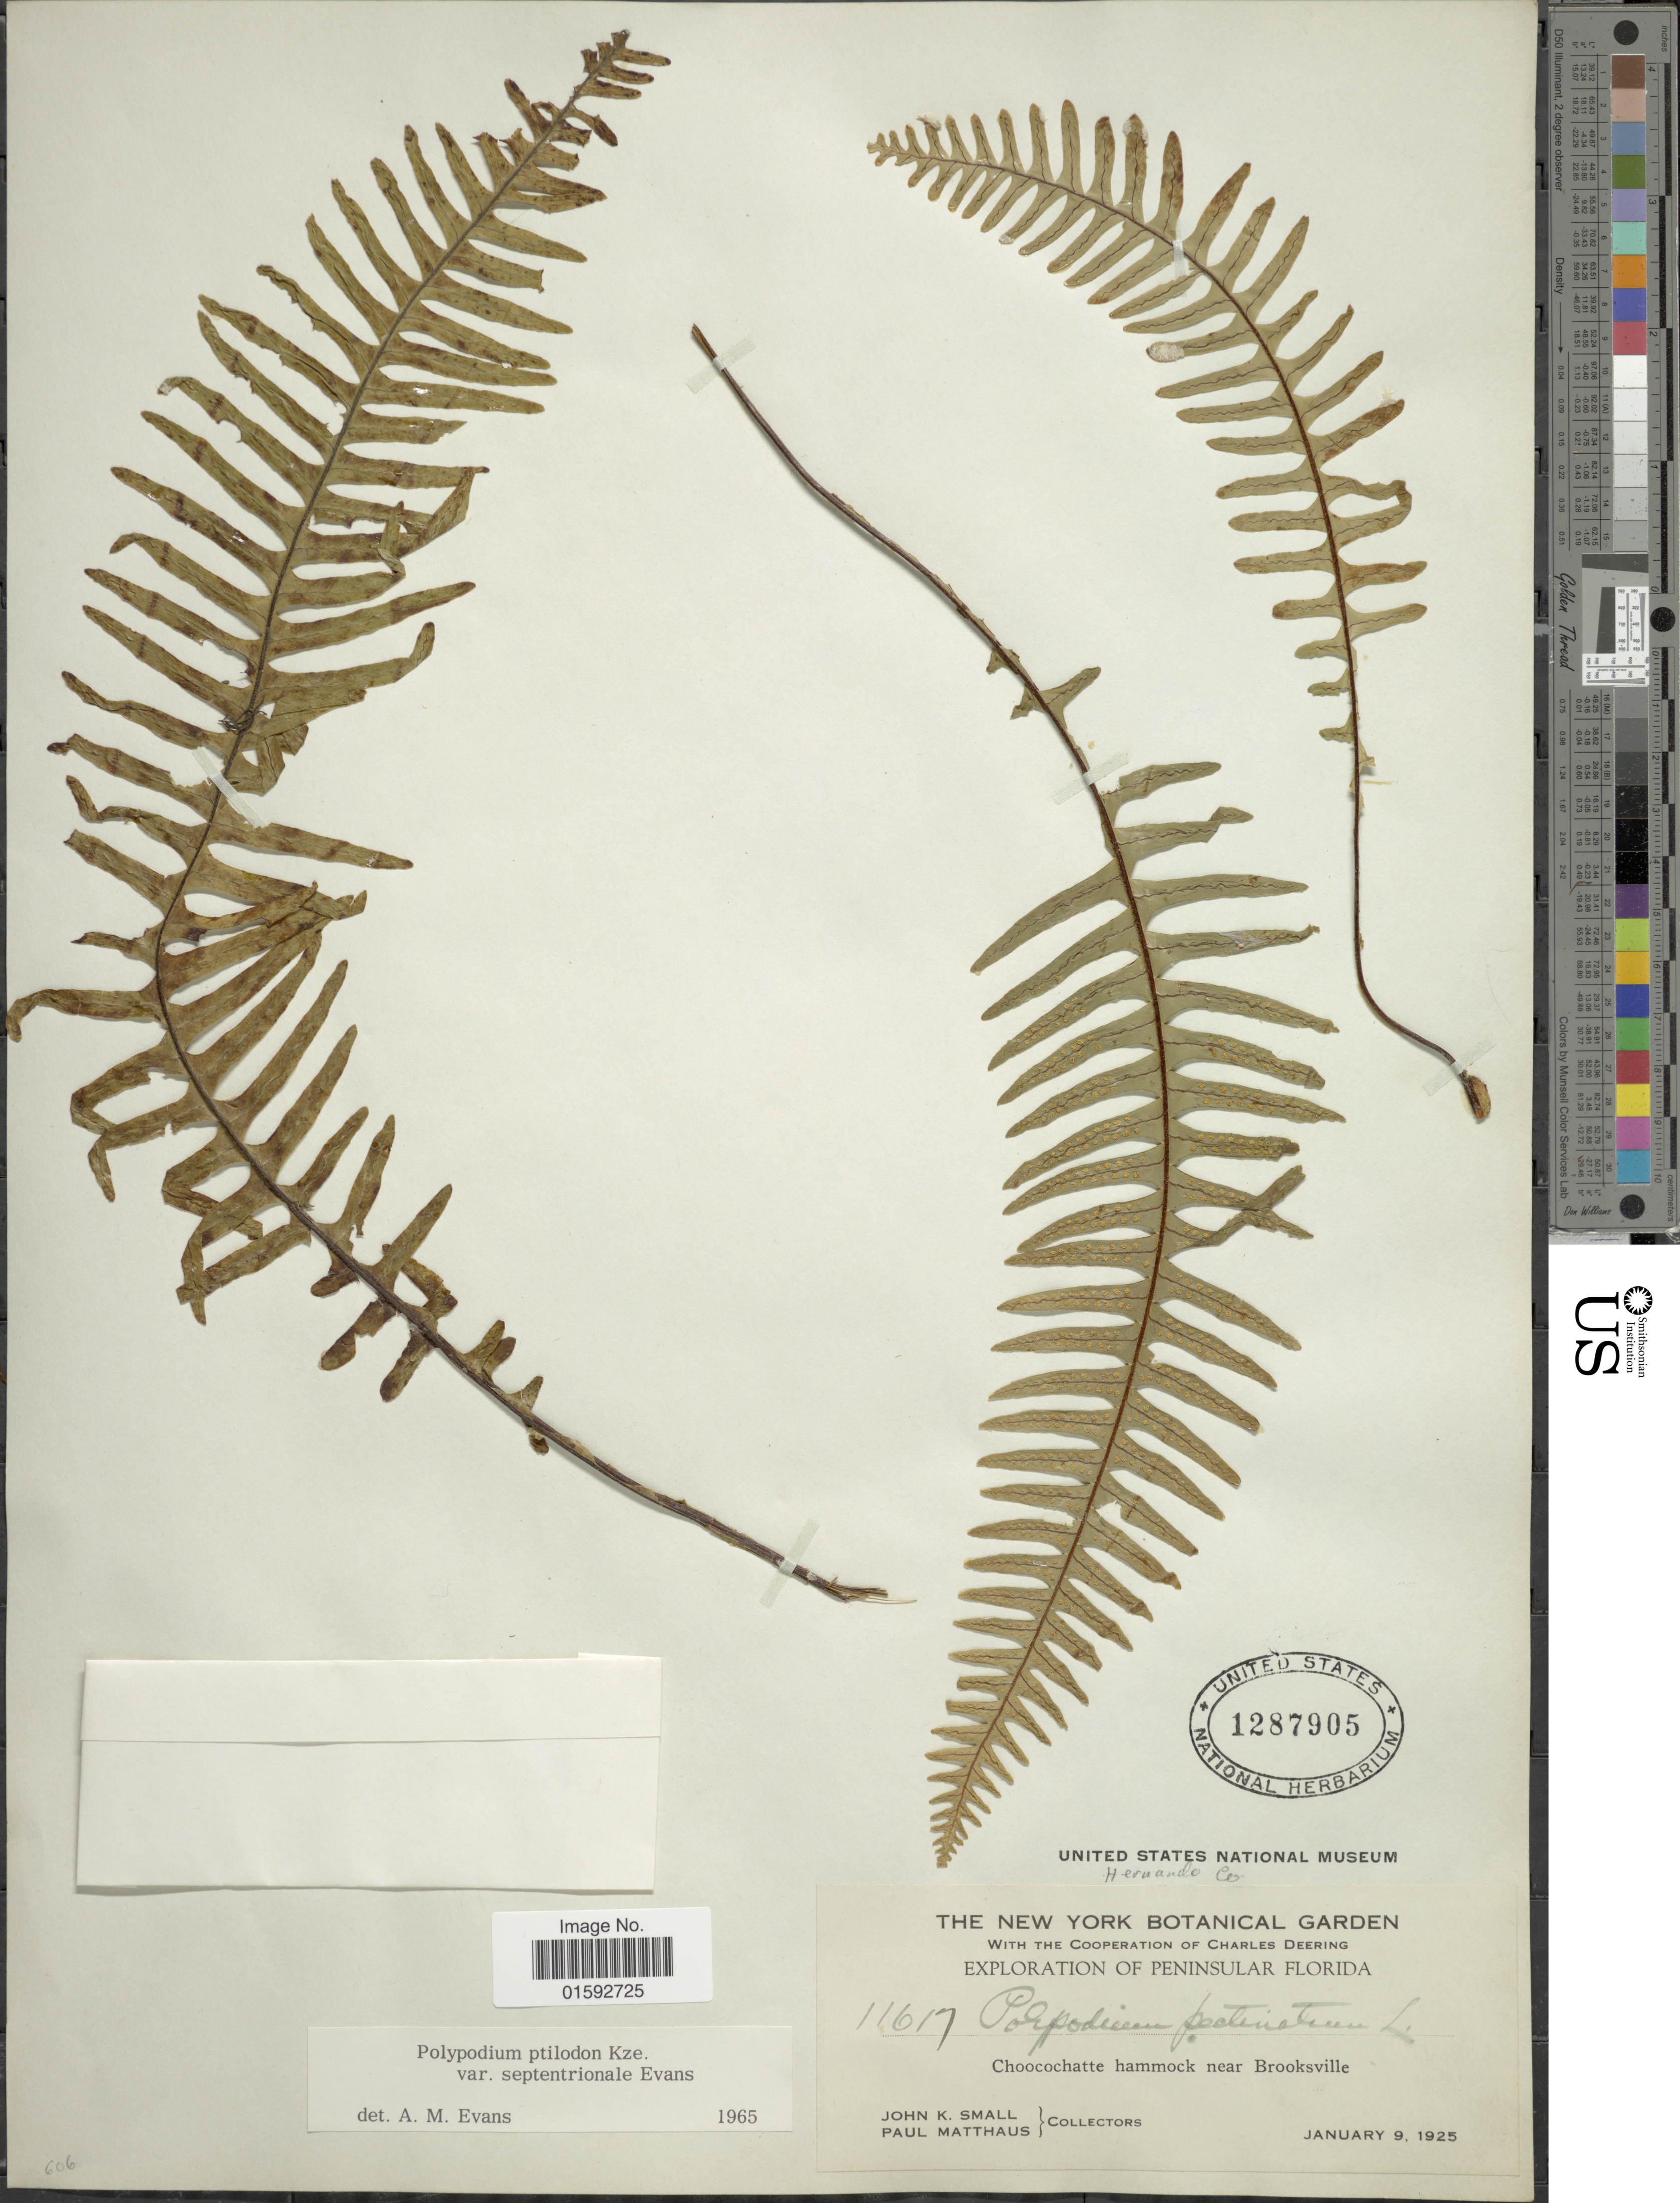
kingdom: Plantae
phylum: Tracheophyta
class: Polypodiopsida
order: Polypodiales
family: Polypodiaceae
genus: Pecluma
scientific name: Pecluma ptilodos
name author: (Kunze) Price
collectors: J. K. Small & P. Matthaus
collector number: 11617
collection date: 1925-01-09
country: United States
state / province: Florida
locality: Peninsular Florida, Choocochatte hammock near Brooksville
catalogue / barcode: US 1287905